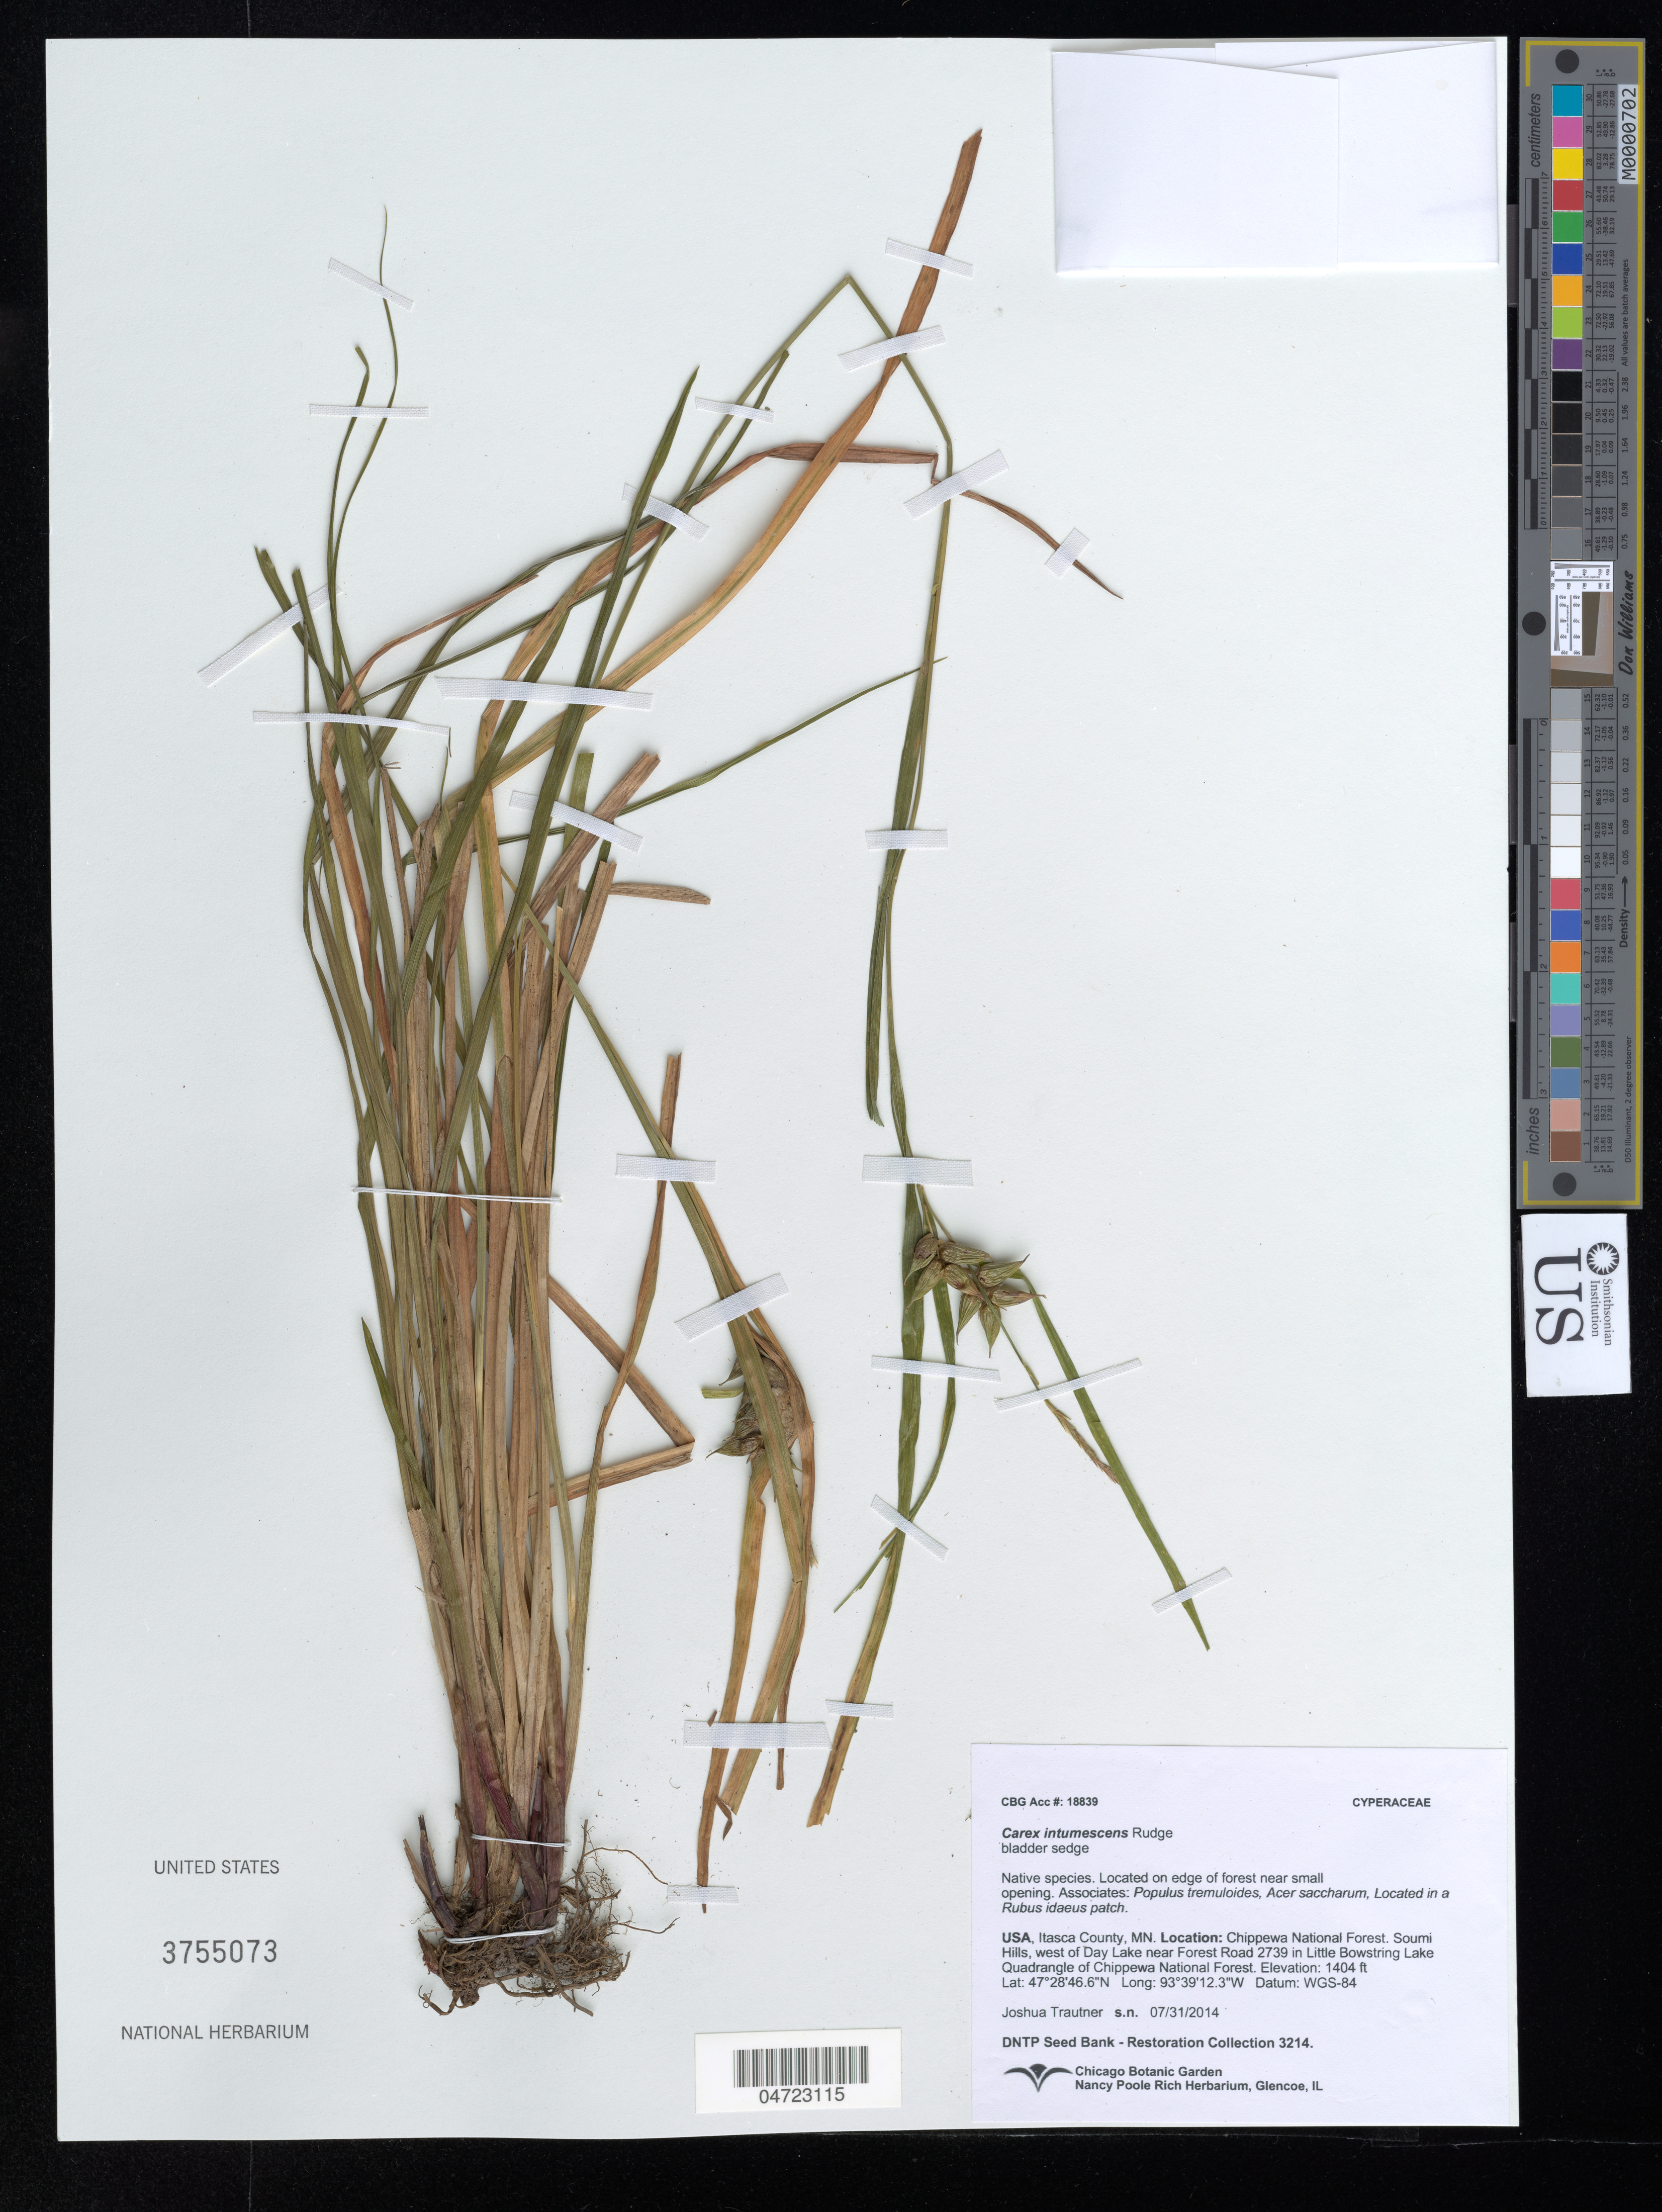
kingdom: Plantae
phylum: Tracheophyta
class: Liliopsida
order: Poales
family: Cyperaceae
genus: Carex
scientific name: Carex intumescens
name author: Rudge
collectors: J. Trautner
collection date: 2014-07-31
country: United States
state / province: Minnesota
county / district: Itasca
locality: Itasca County. Chippewa National Forest. Soumi Hills, west of Day Lake near Forest Road 2739 in Little Bowstring Lake Quadrangle of Chippewa National Forest.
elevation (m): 428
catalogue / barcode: US 3755073